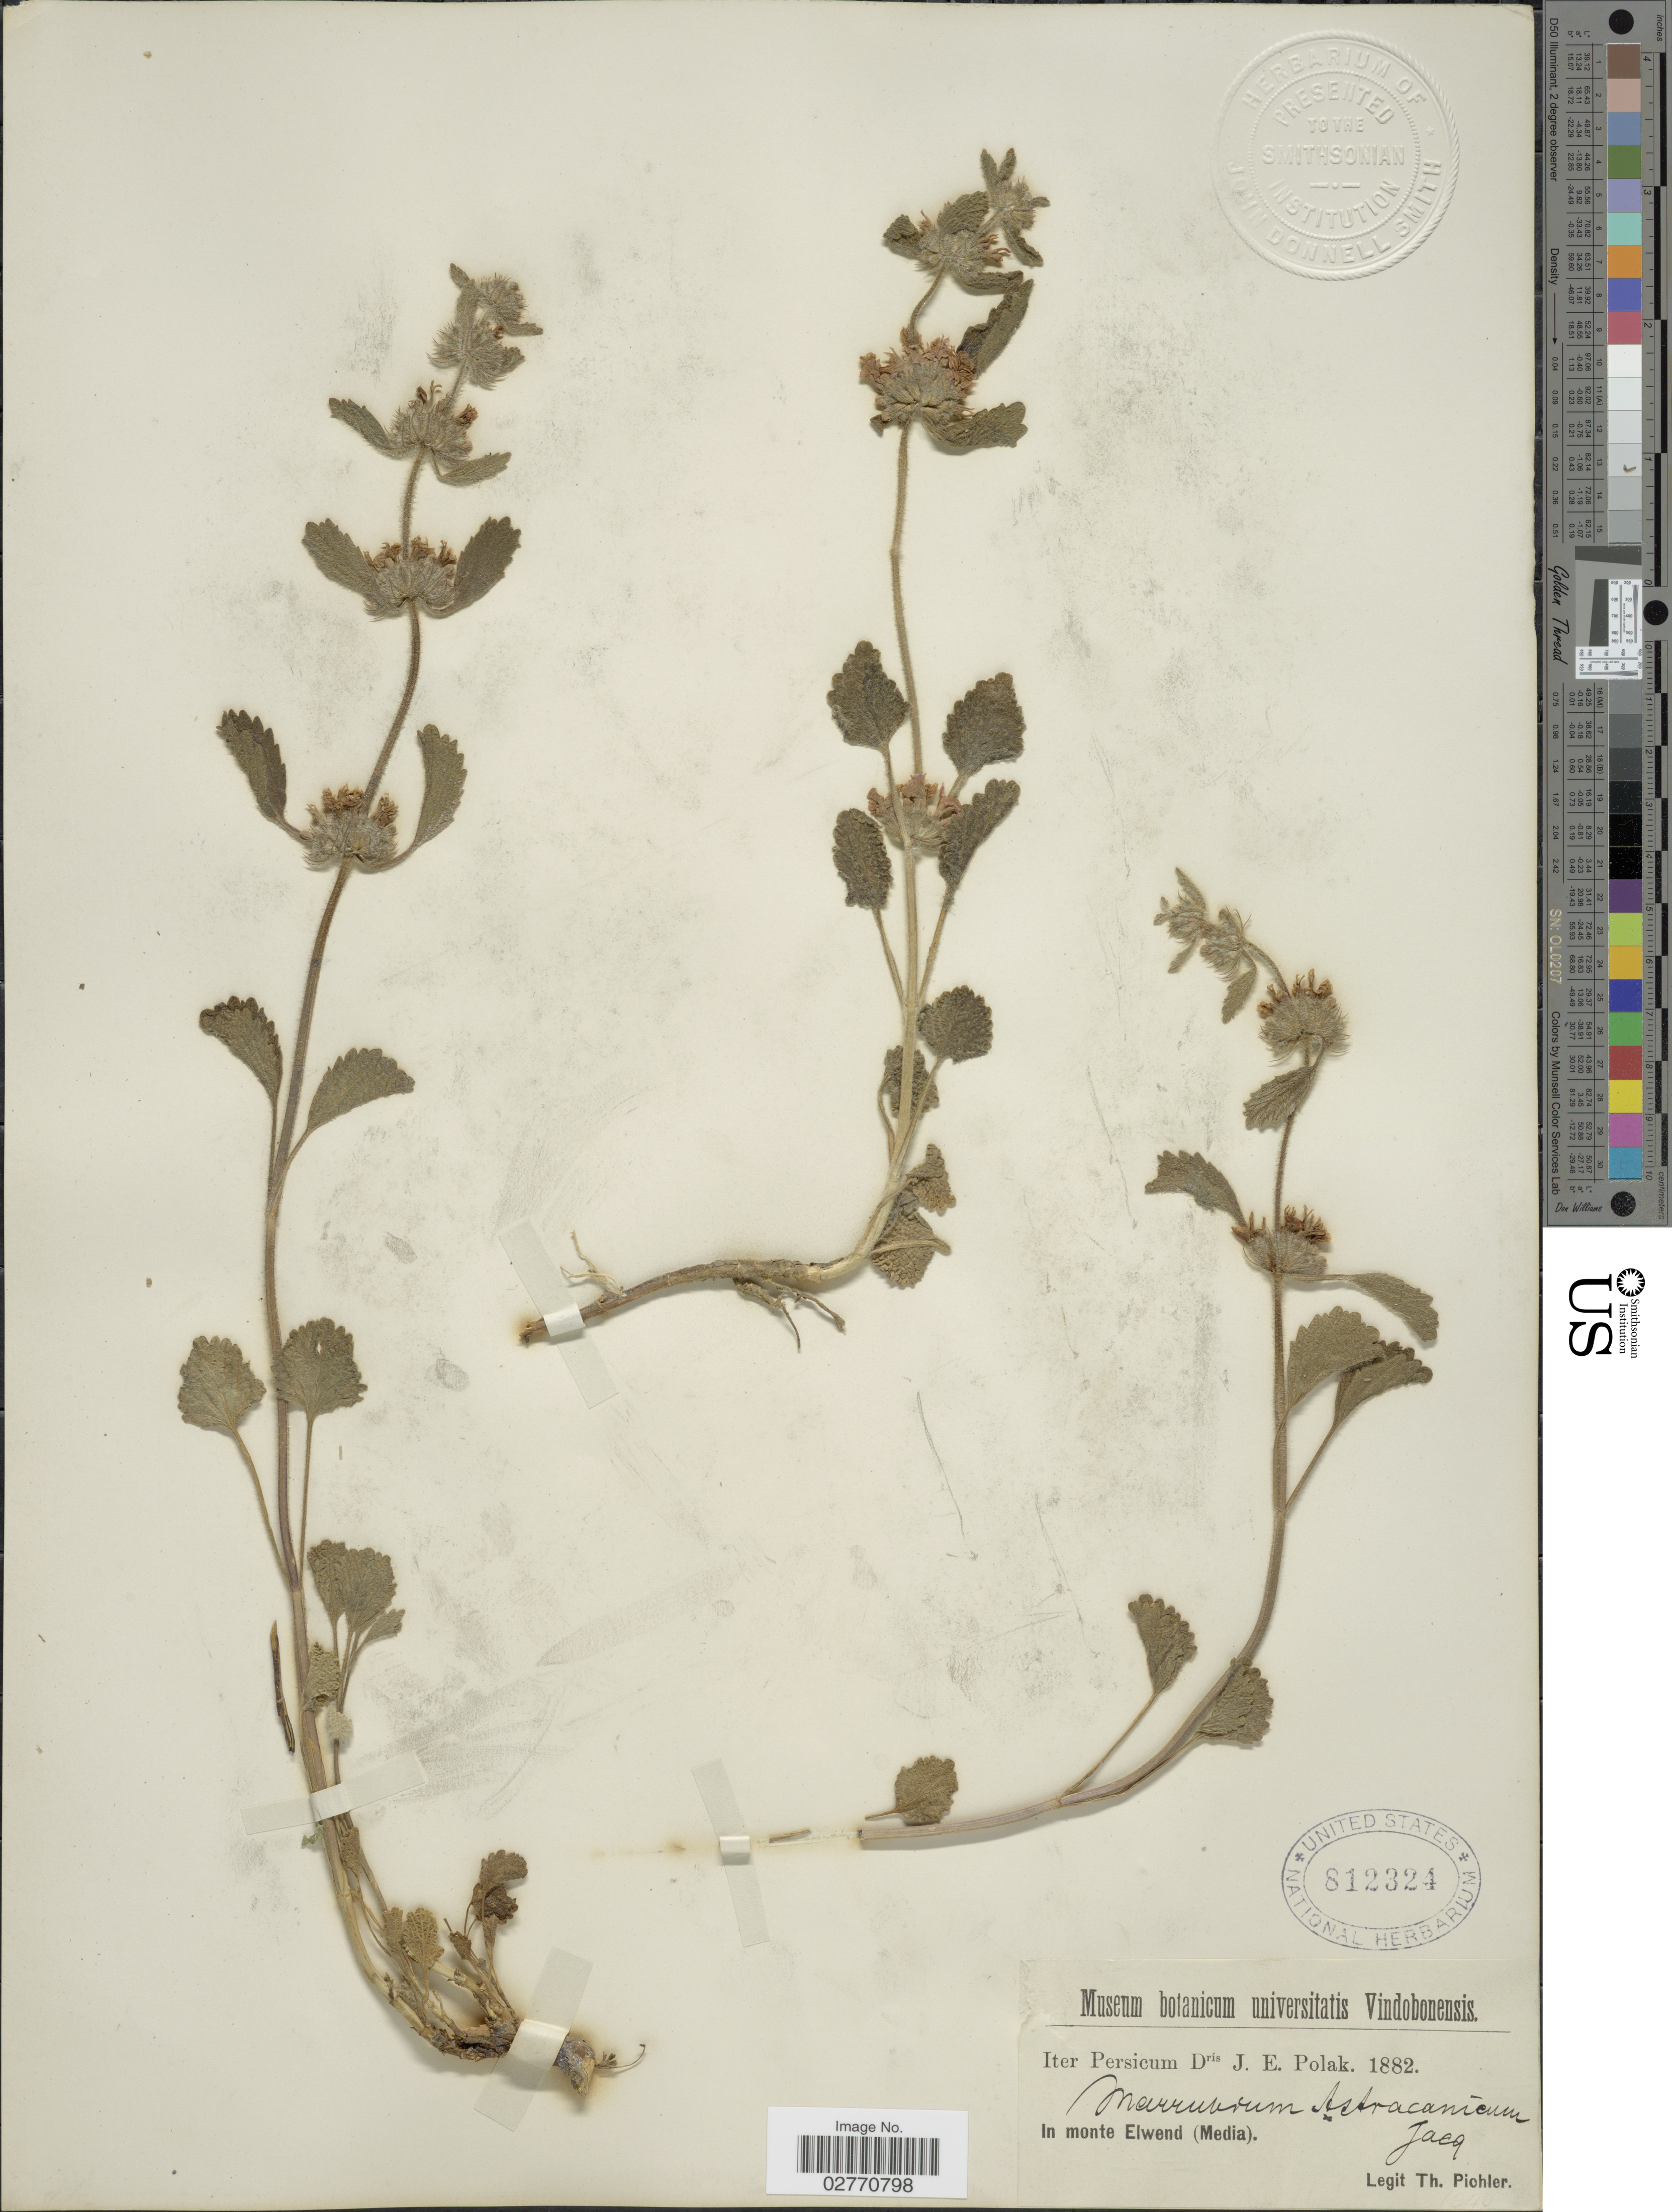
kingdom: Plantae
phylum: Tracheophyta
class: Magnoliopsida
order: Lamiales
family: Lamiaceae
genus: Marrubium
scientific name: Marrubium astracanicum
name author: Jacq.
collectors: T. Pichler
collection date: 1882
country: Turkey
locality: In monte Elwend (Media)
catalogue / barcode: US 812324